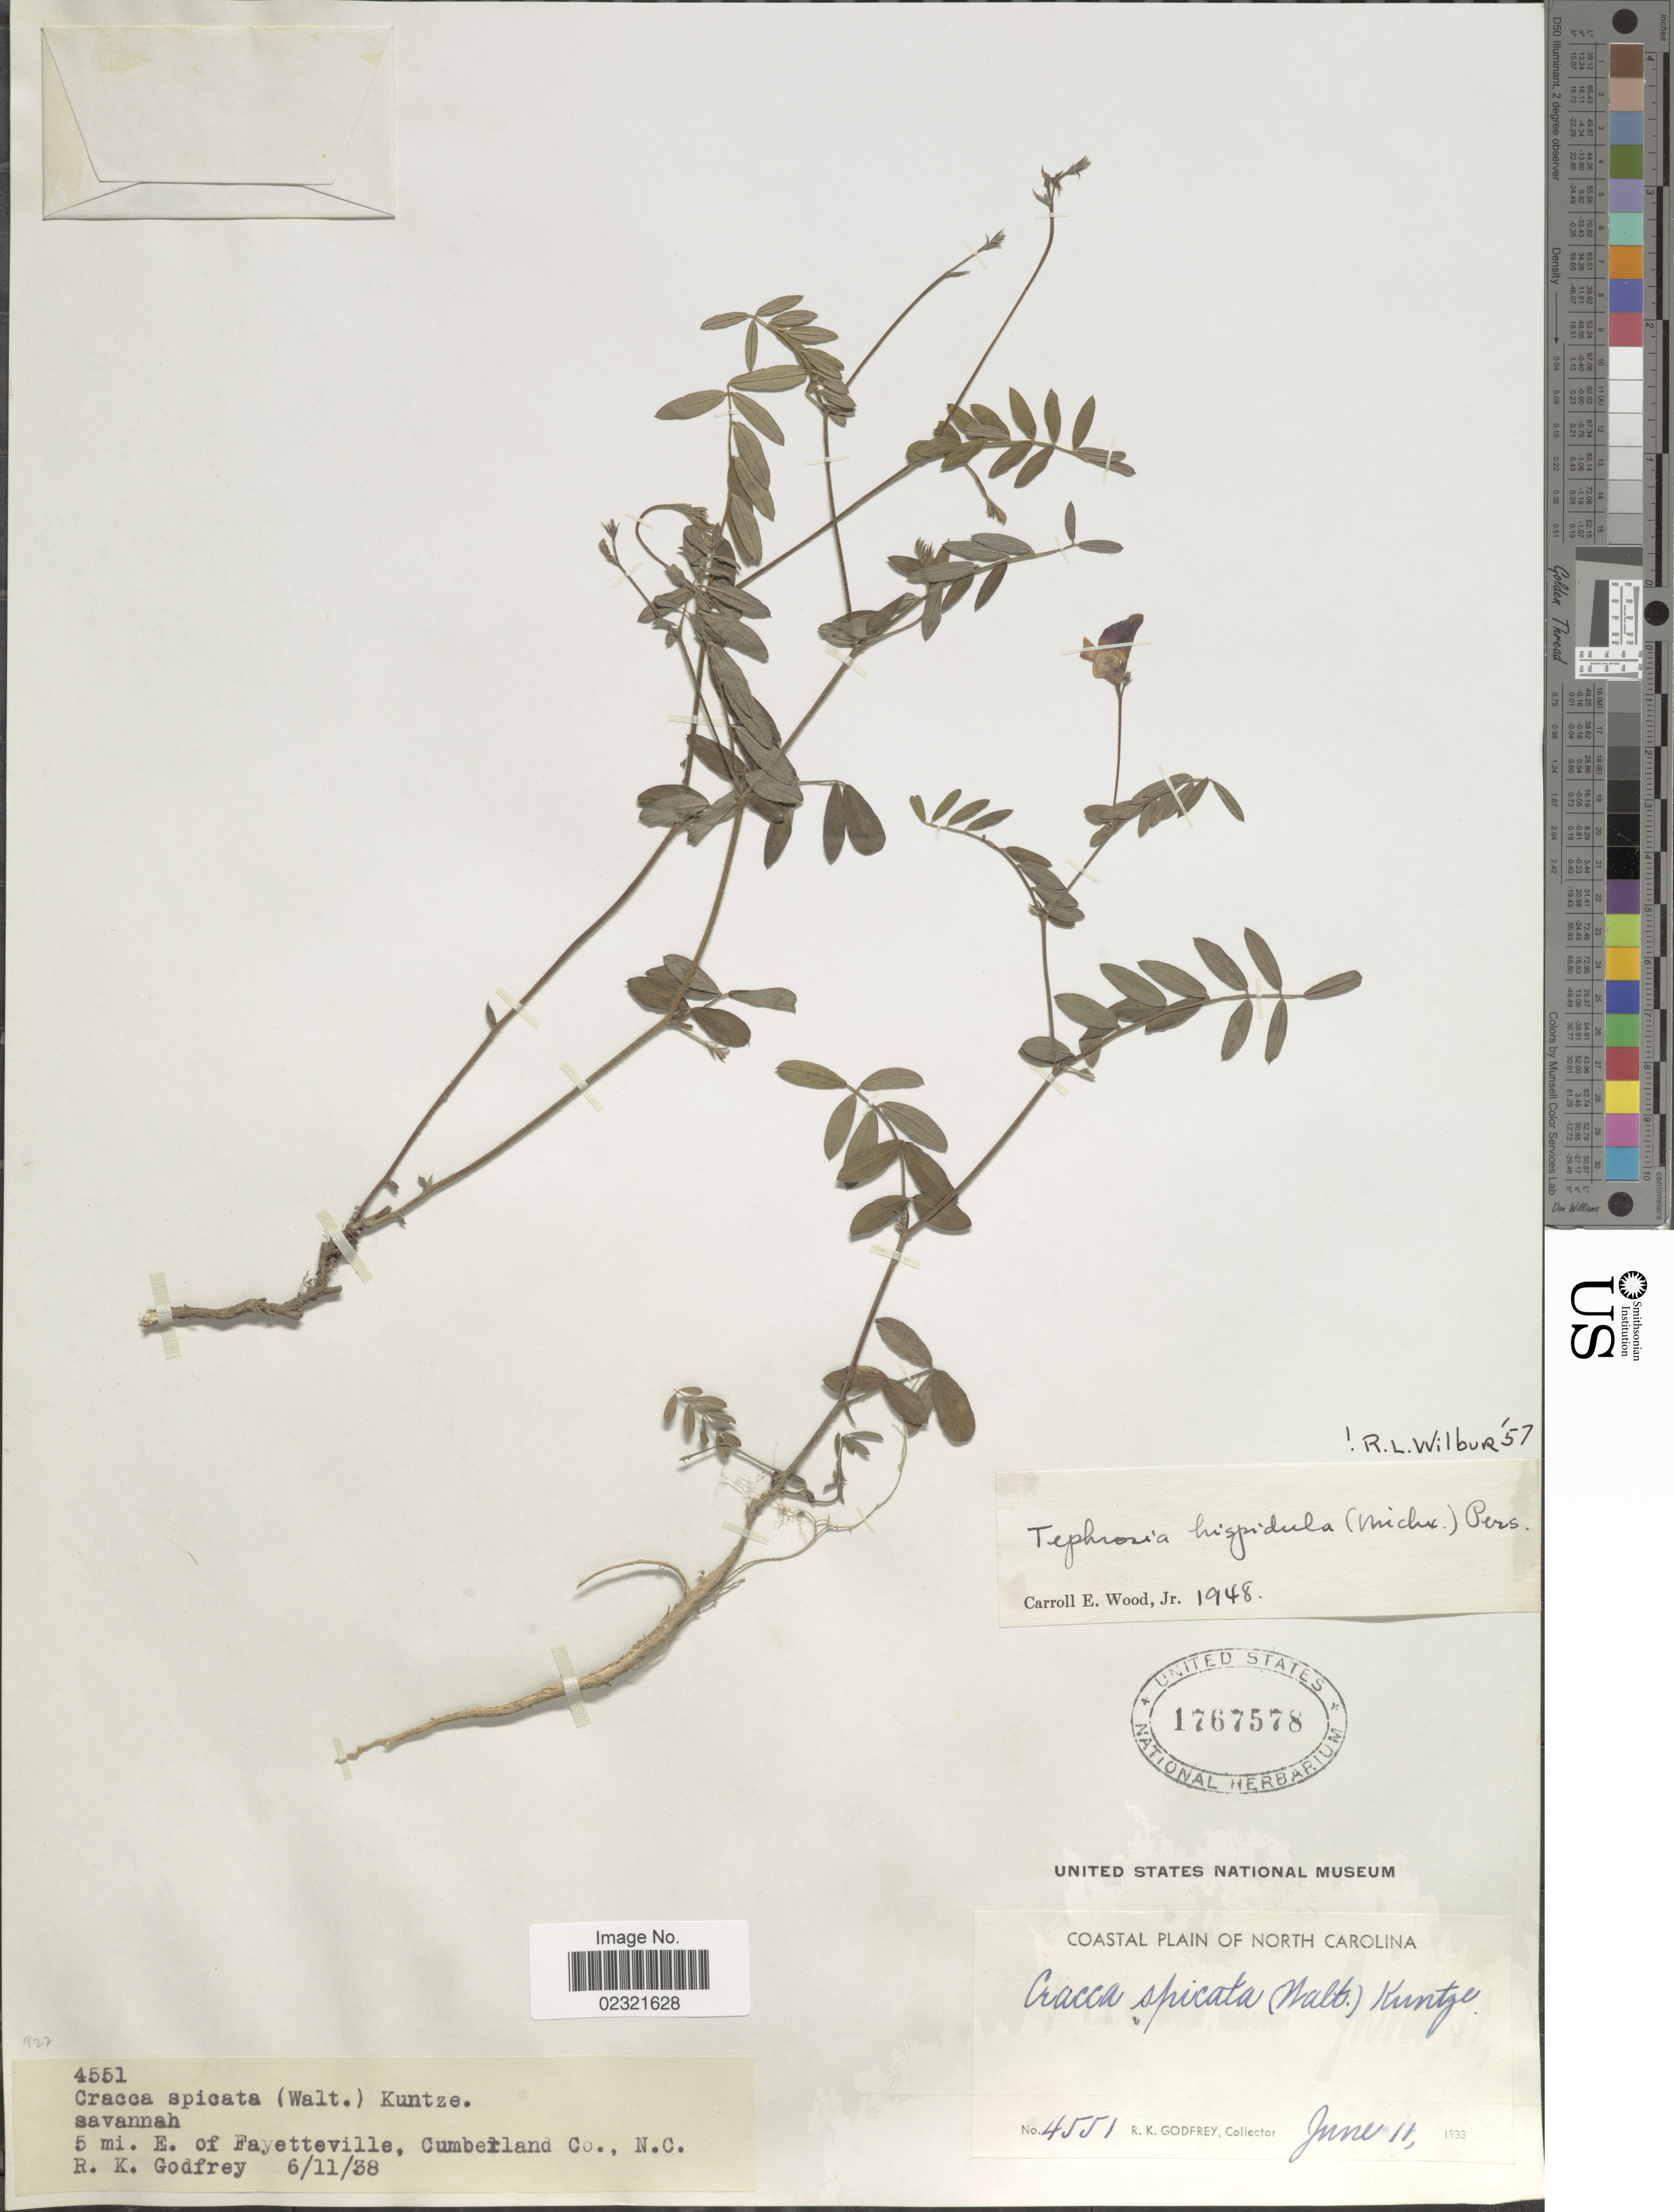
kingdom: Plantae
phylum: Tracheophyta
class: Magnoliopsida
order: Fabales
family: Fabaceae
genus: Tephrosia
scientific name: Tephrosia hispidula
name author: (Michx.) Pers.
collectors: R. K. Godfrey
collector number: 4551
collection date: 1938-06-11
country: United States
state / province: North Carolina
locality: Coastal Plain of North Carolina, Savannah, 5 mi. E. of Fayetteville, Cumberland Co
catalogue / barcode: US 1767578